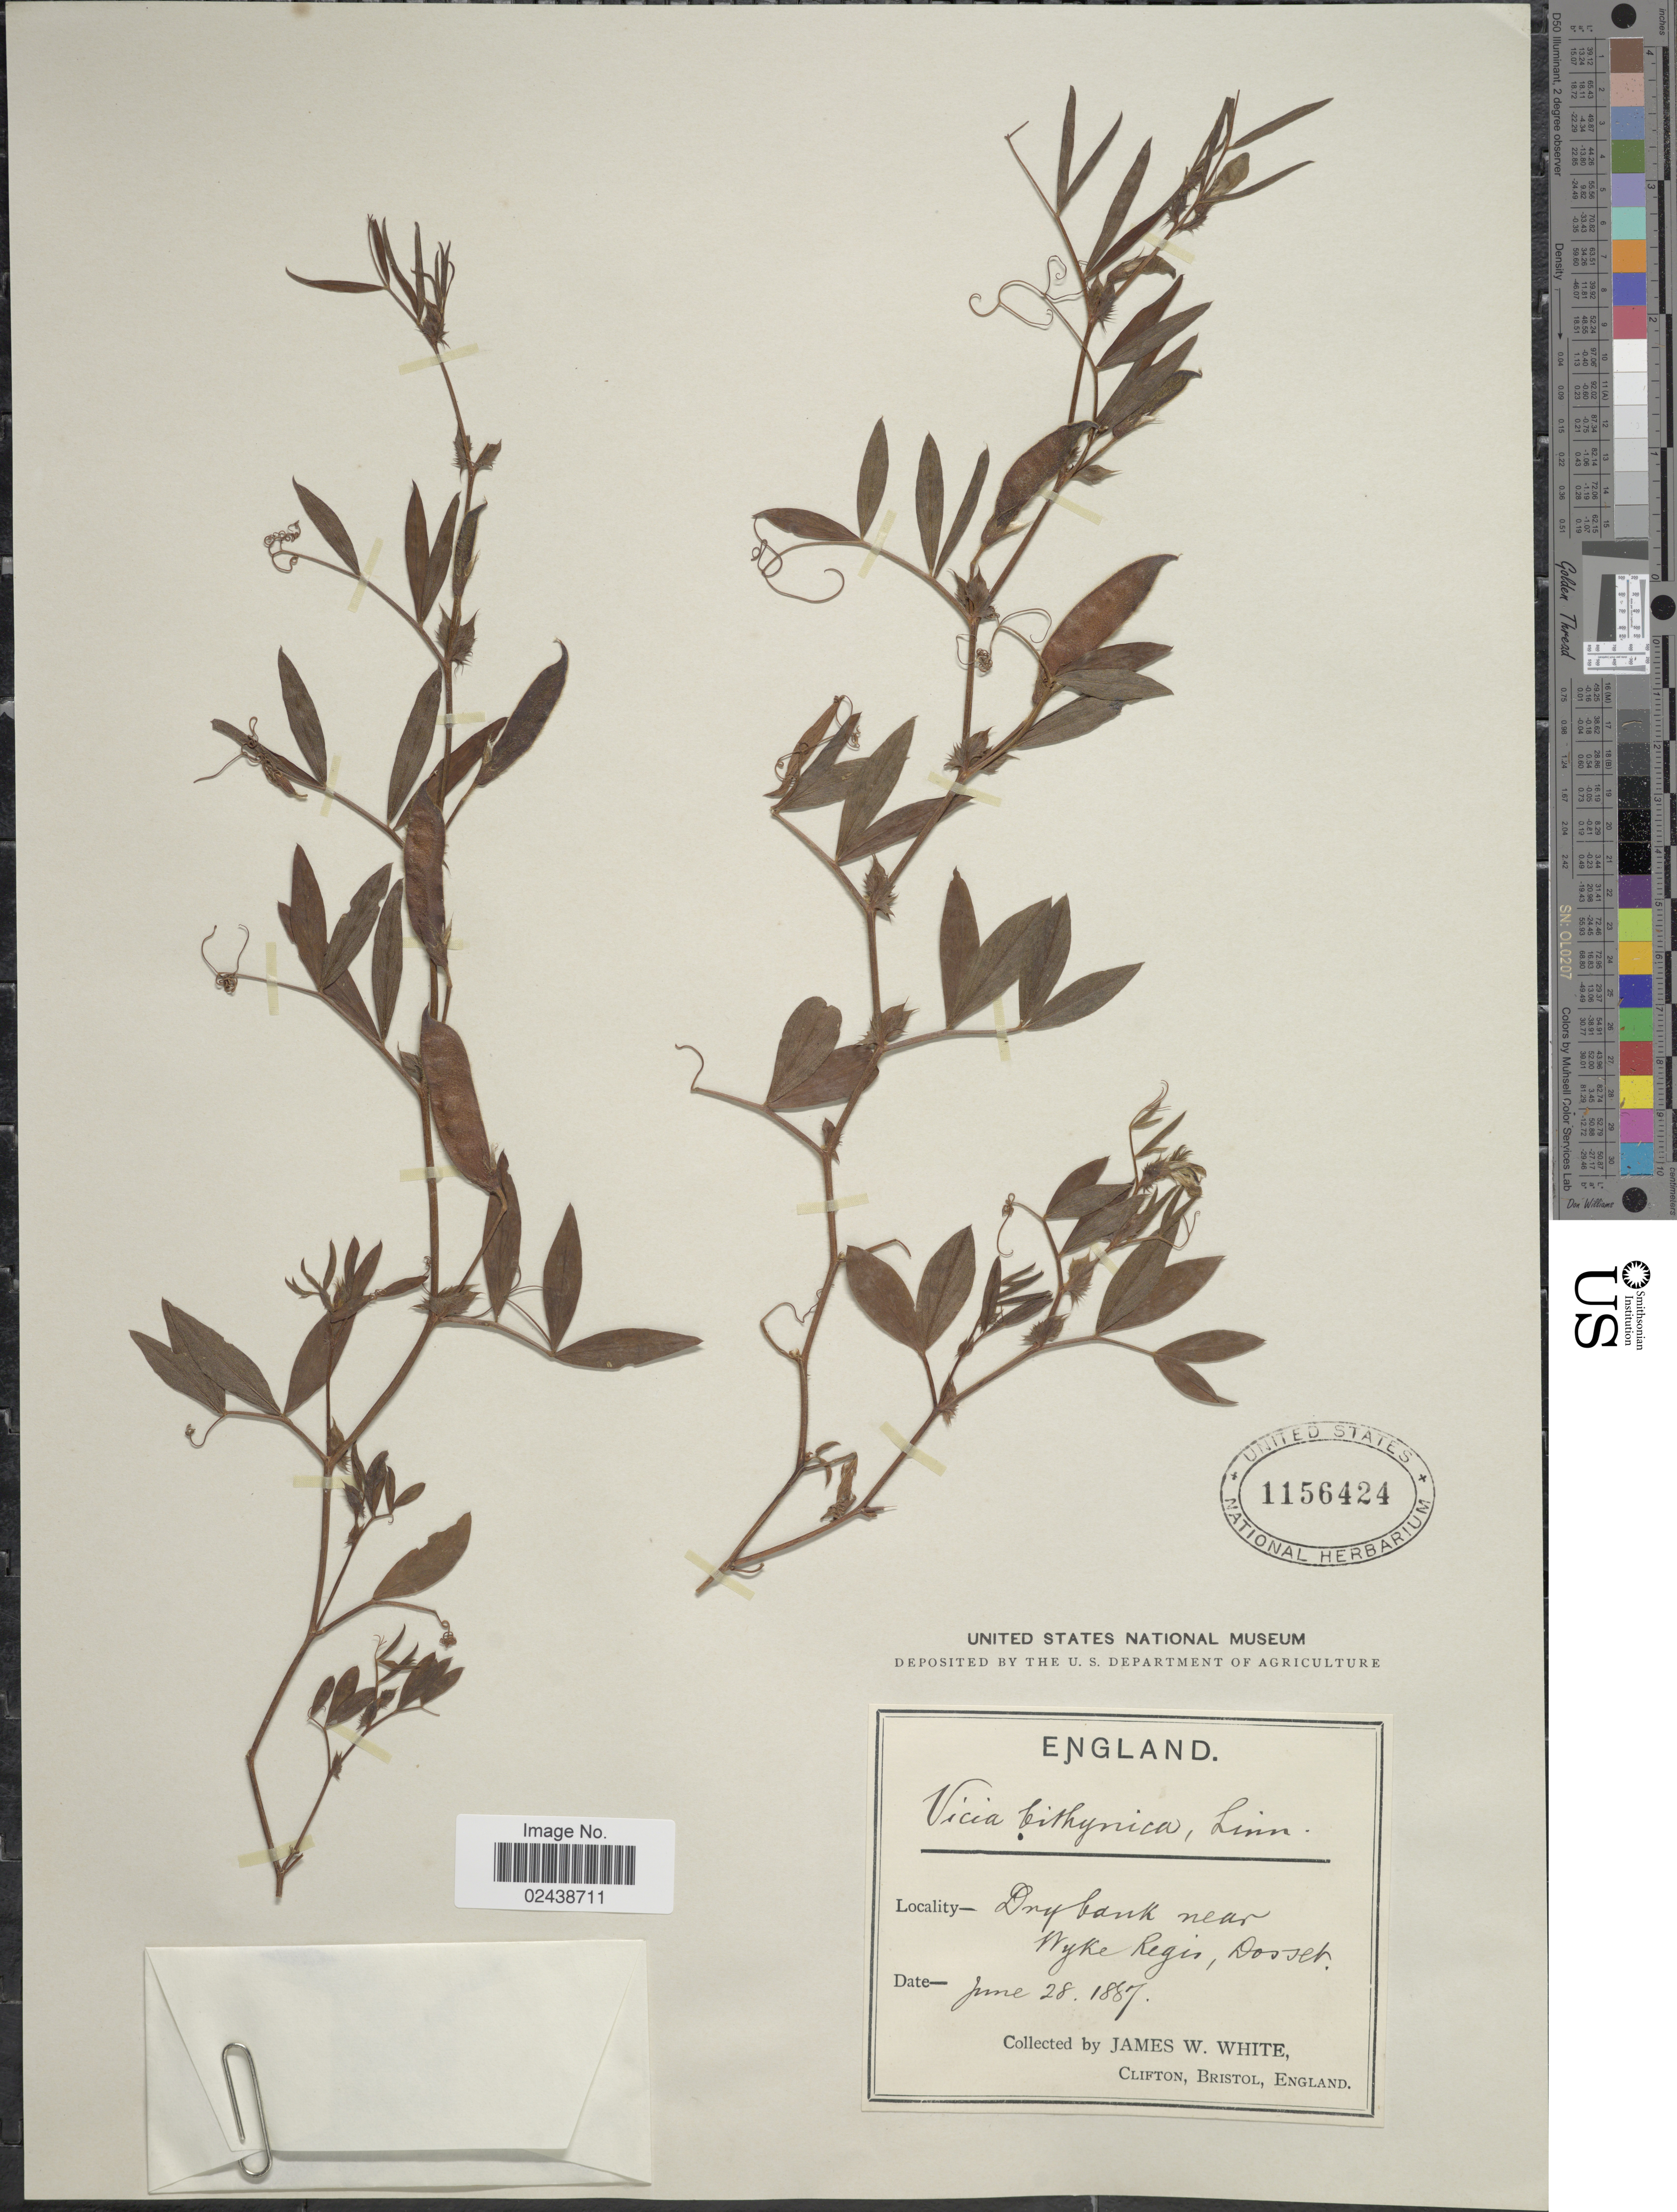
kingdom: Plantae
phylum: Tracheophyta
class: Magnoliopsida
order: Fabales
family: Fabaceae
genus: Vicia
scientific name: Vicia bithynica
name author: (L.) L.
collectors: J. W. White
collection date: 1887-06-28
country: United Kingdom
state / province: England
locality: Dry bank near Wyke Regis, Dorset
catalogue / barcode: US 1156424